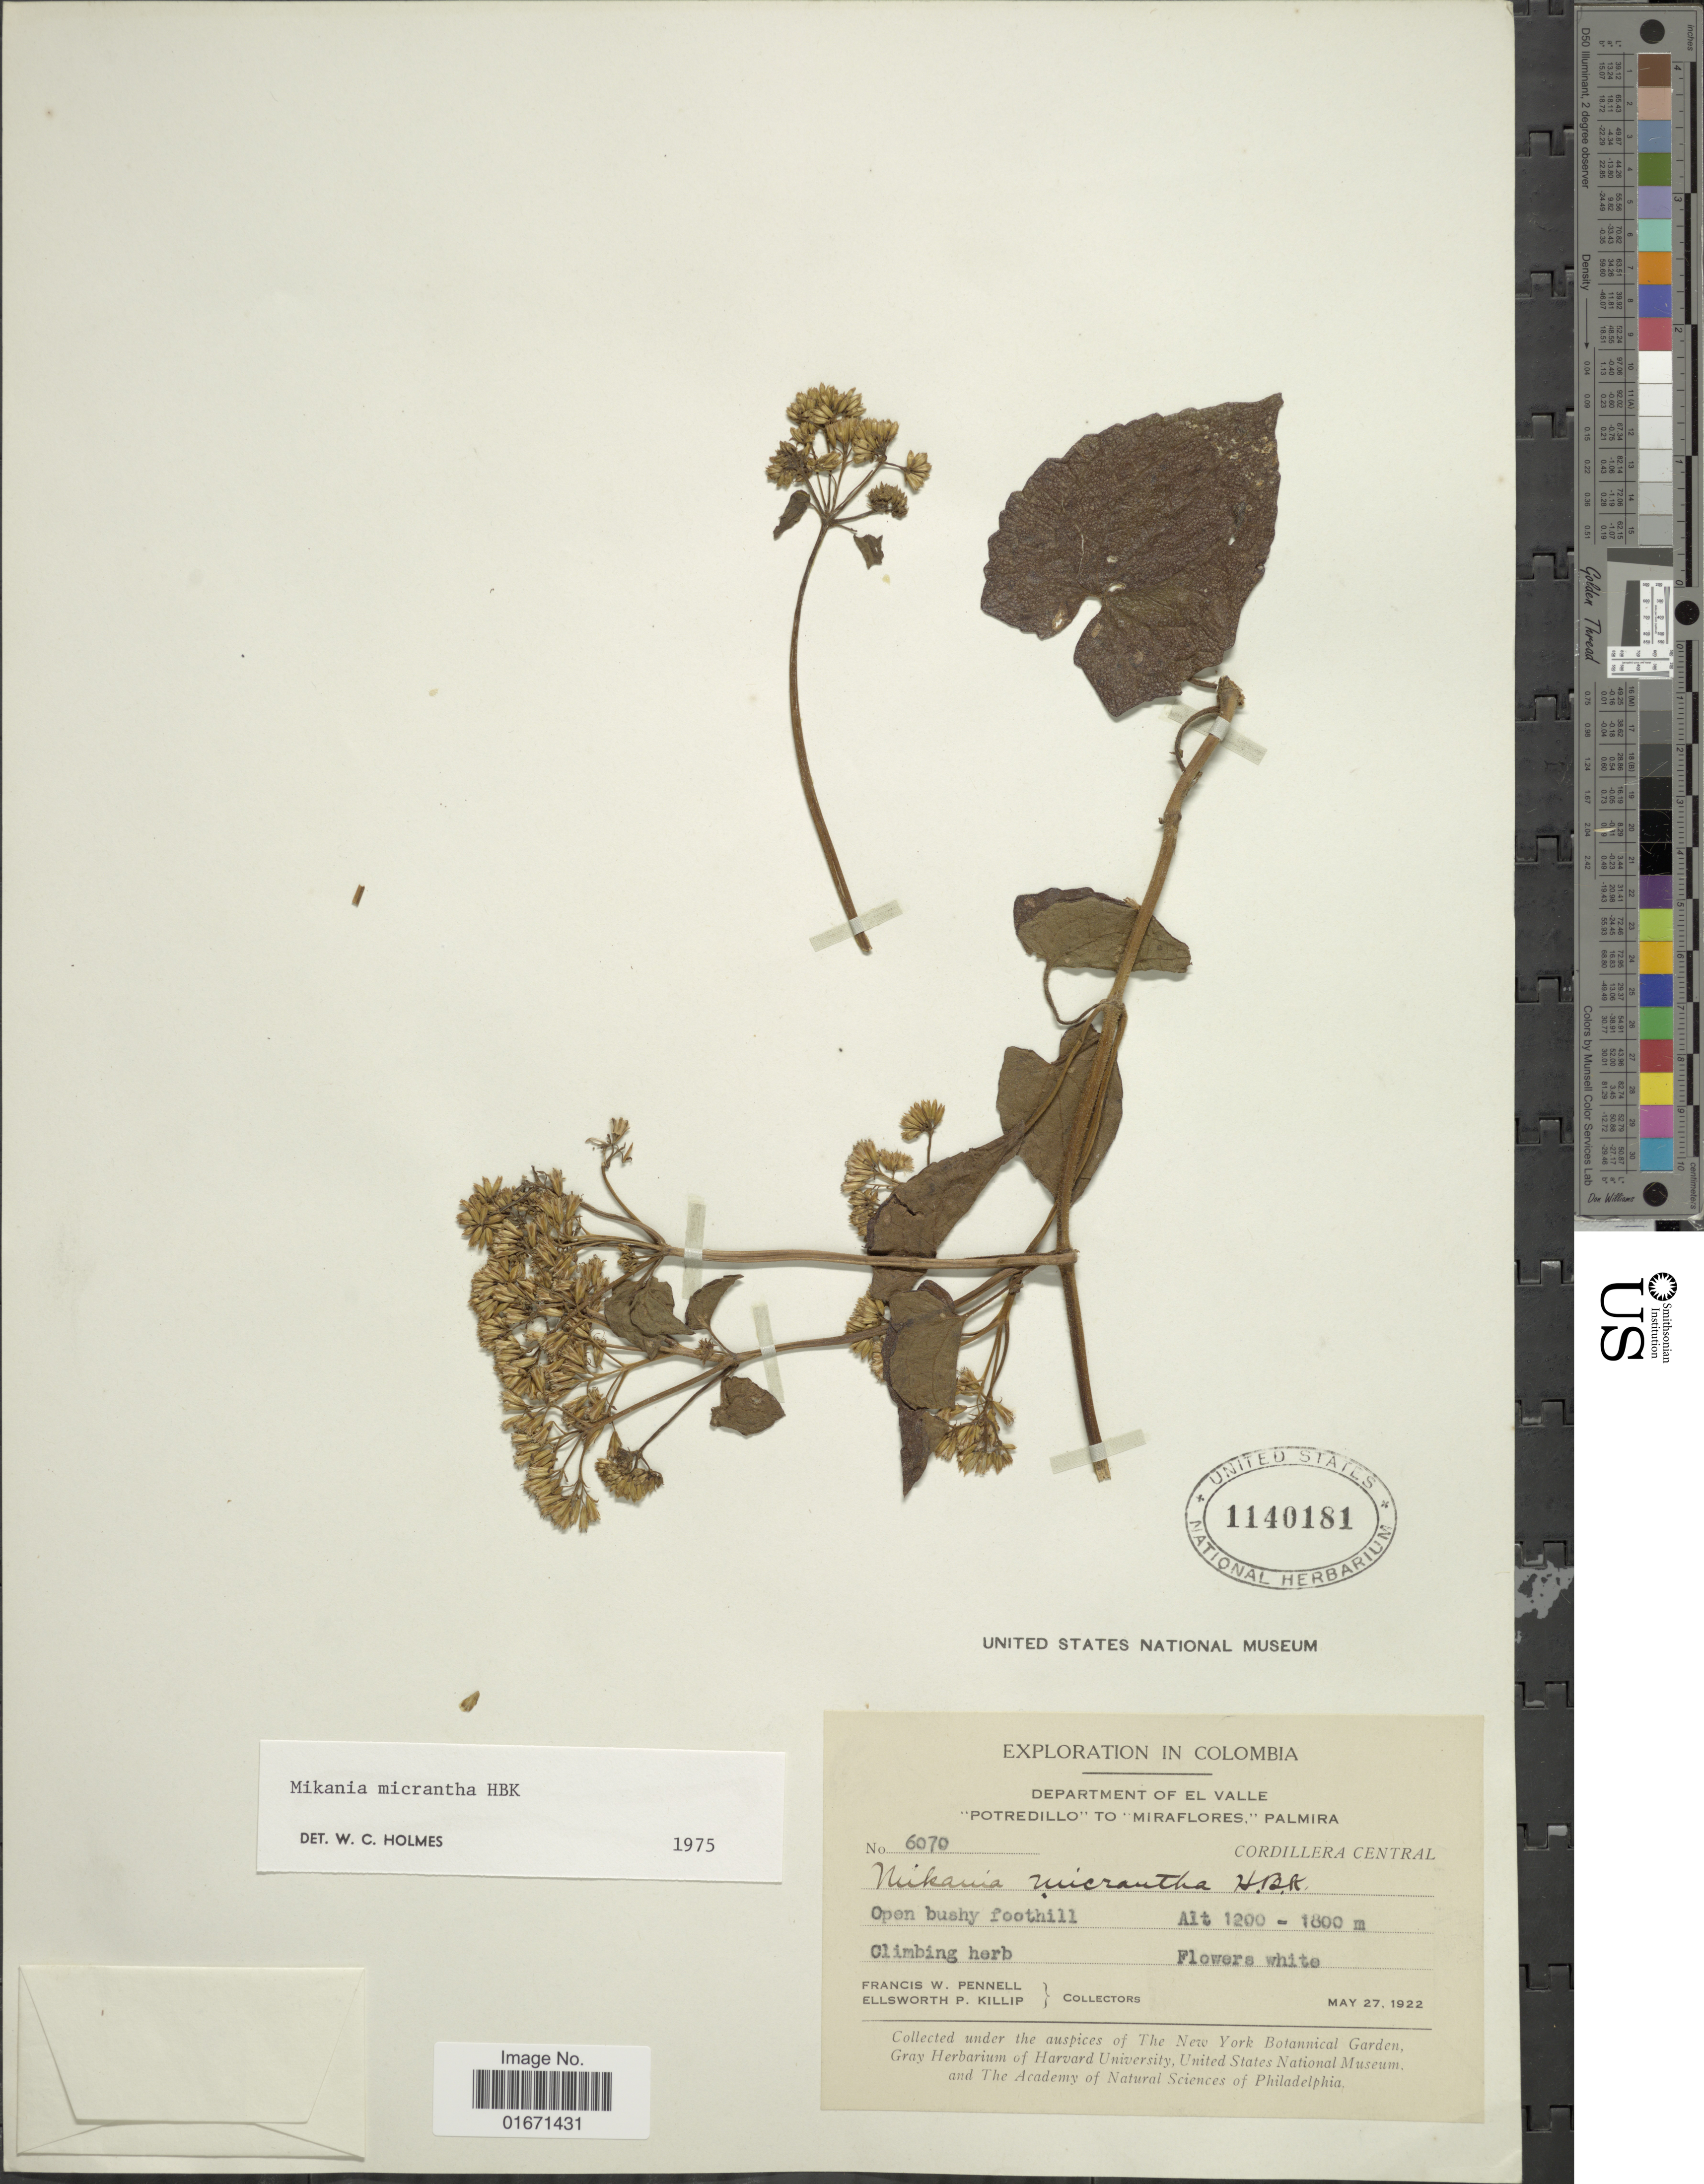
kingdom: Plantae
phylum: Tracheophyta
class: Magnoliopsida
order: Asterales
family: Asteraceae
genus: Mikania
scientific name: Mikania micrantha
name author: Kunth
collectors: F. W. Pennell & E. P. Killip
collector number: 6070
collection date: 1922-05-27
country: Colombia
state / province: Valle del Cauca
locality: Department of El Valle. "Potredillo" to "Miraflores", Palmira. Cordillera Central. Open bushy foothill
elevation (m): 1200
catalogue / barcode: US 1140181